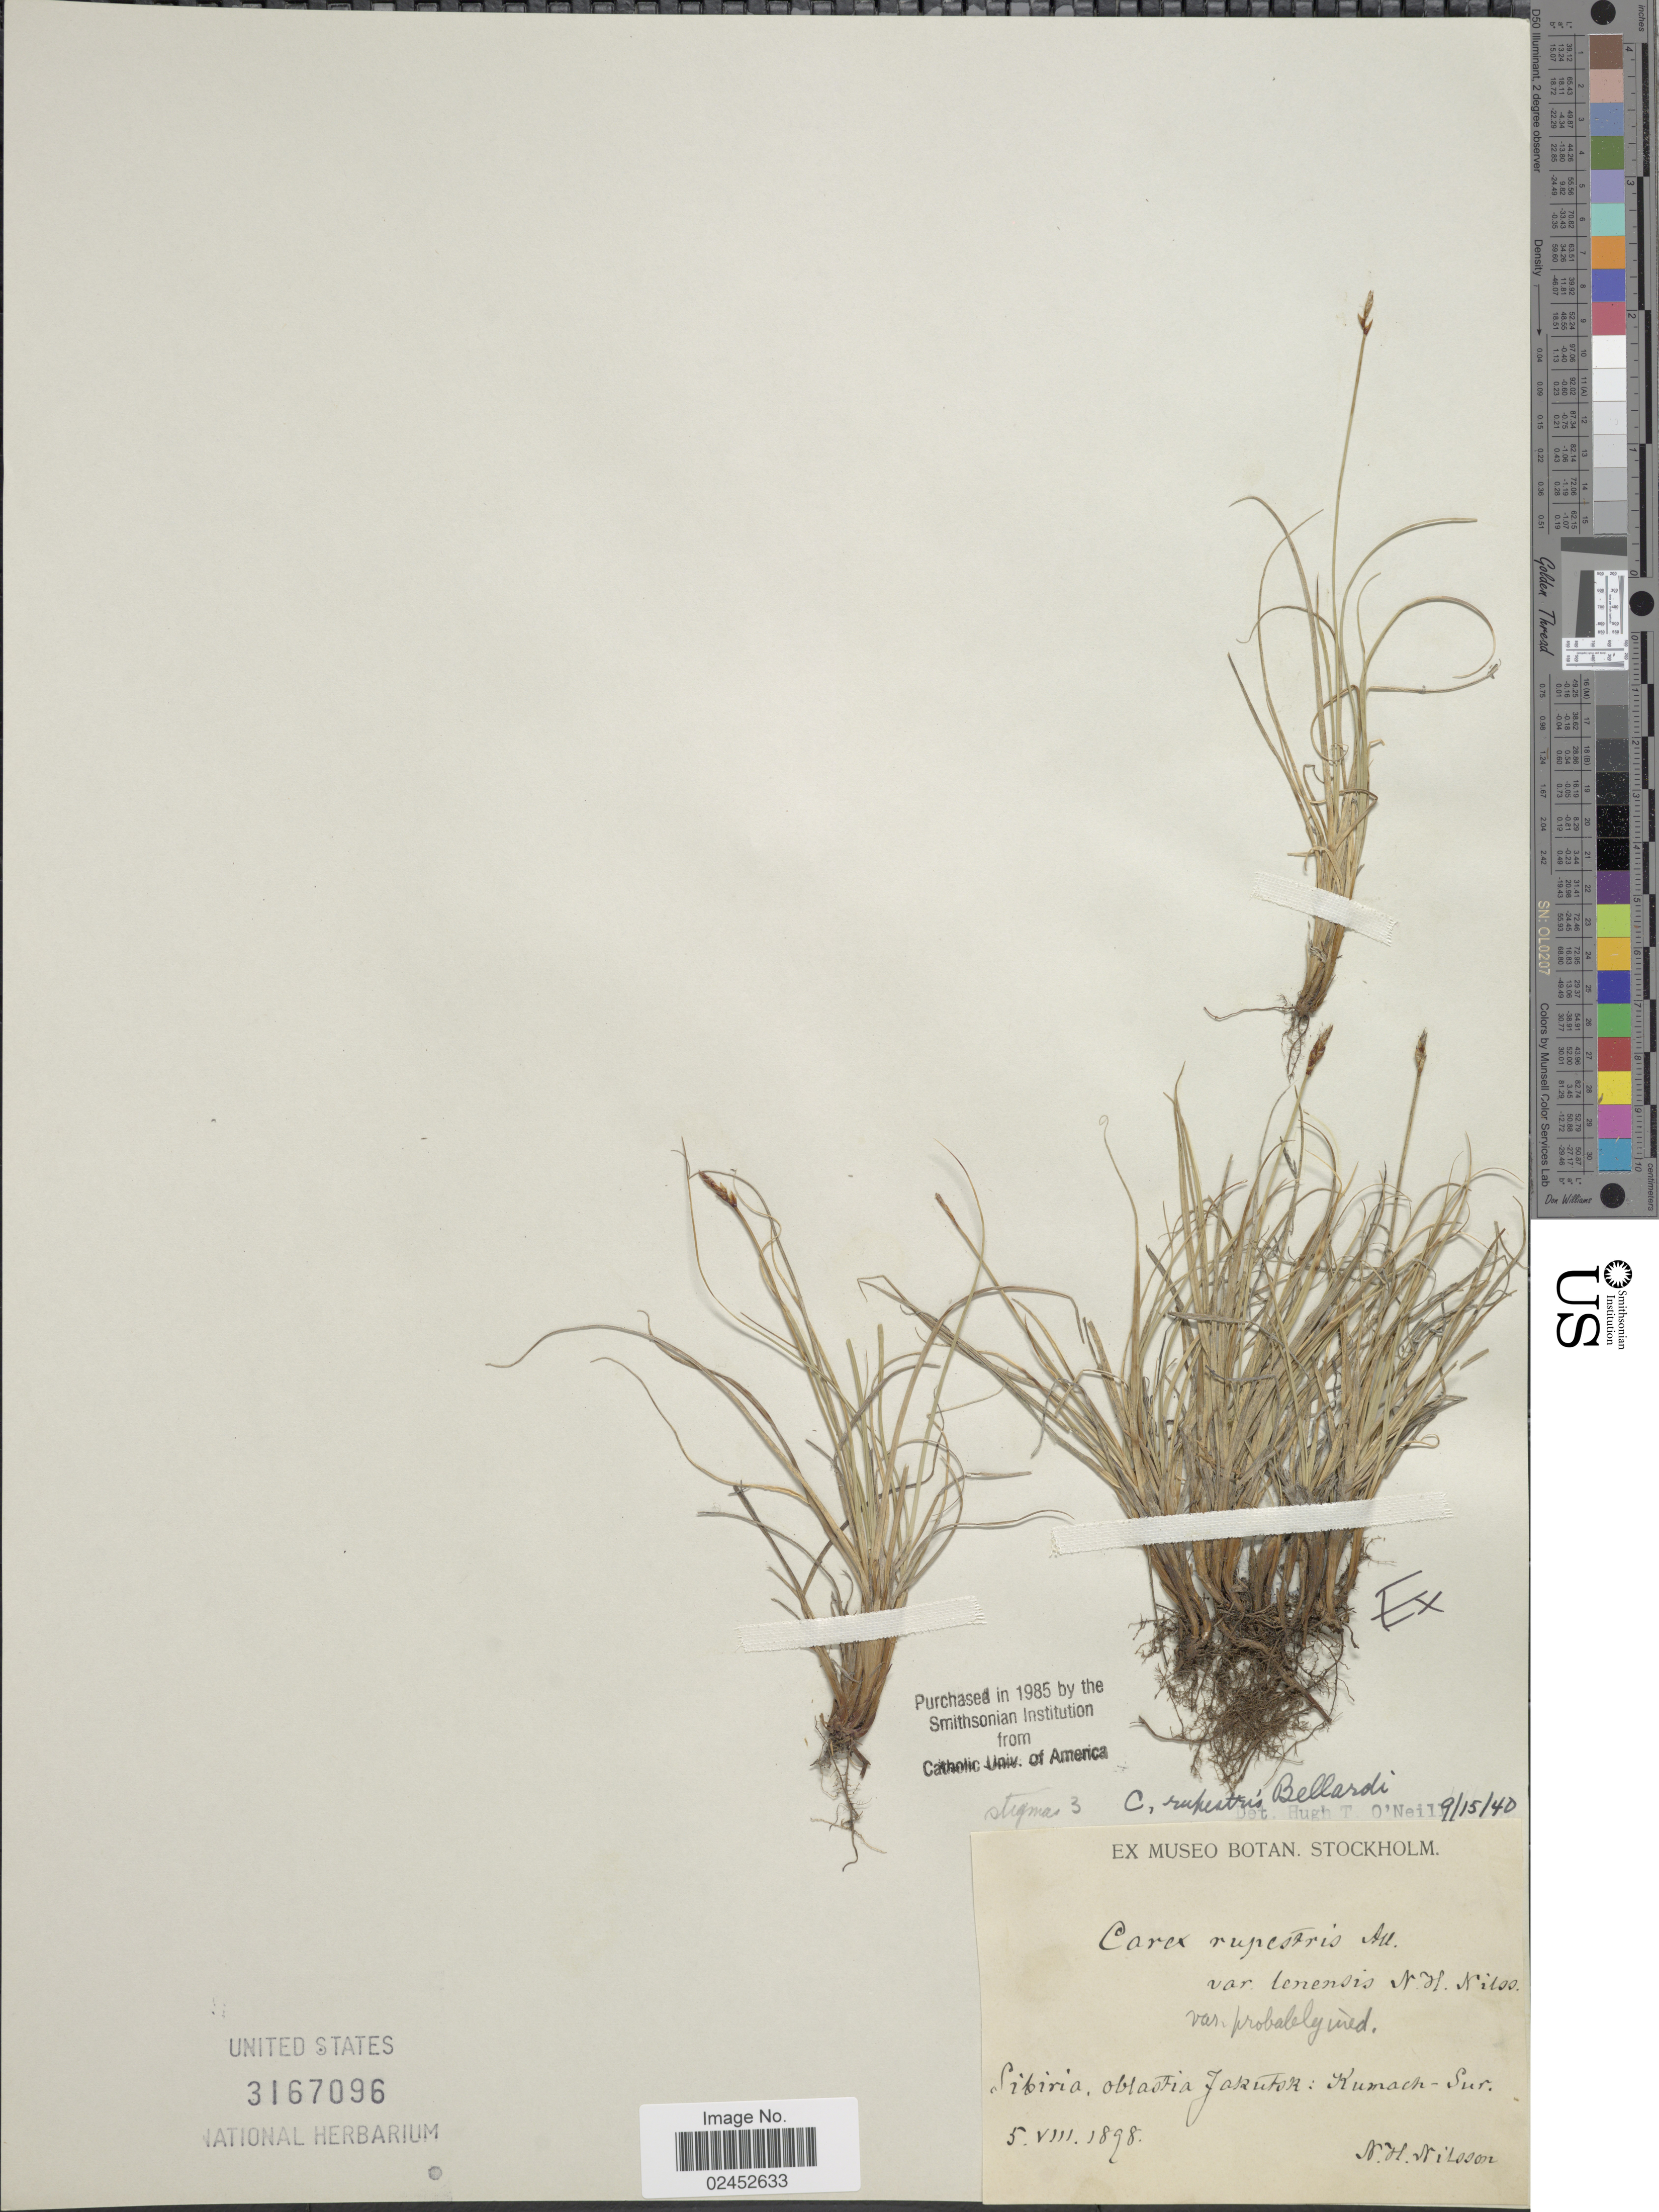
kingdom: Plantae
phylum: Tracheophyta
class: Liliopsida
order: Poales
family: Cyperaceae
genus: Carex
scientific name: Carex rupestris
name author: All.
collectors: N. H. Nilsson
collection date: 1898-08-05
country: Russian Federation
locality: Sibiria, oblastia Jakutsk: Kumach-Sur.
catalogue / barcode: US 3167096